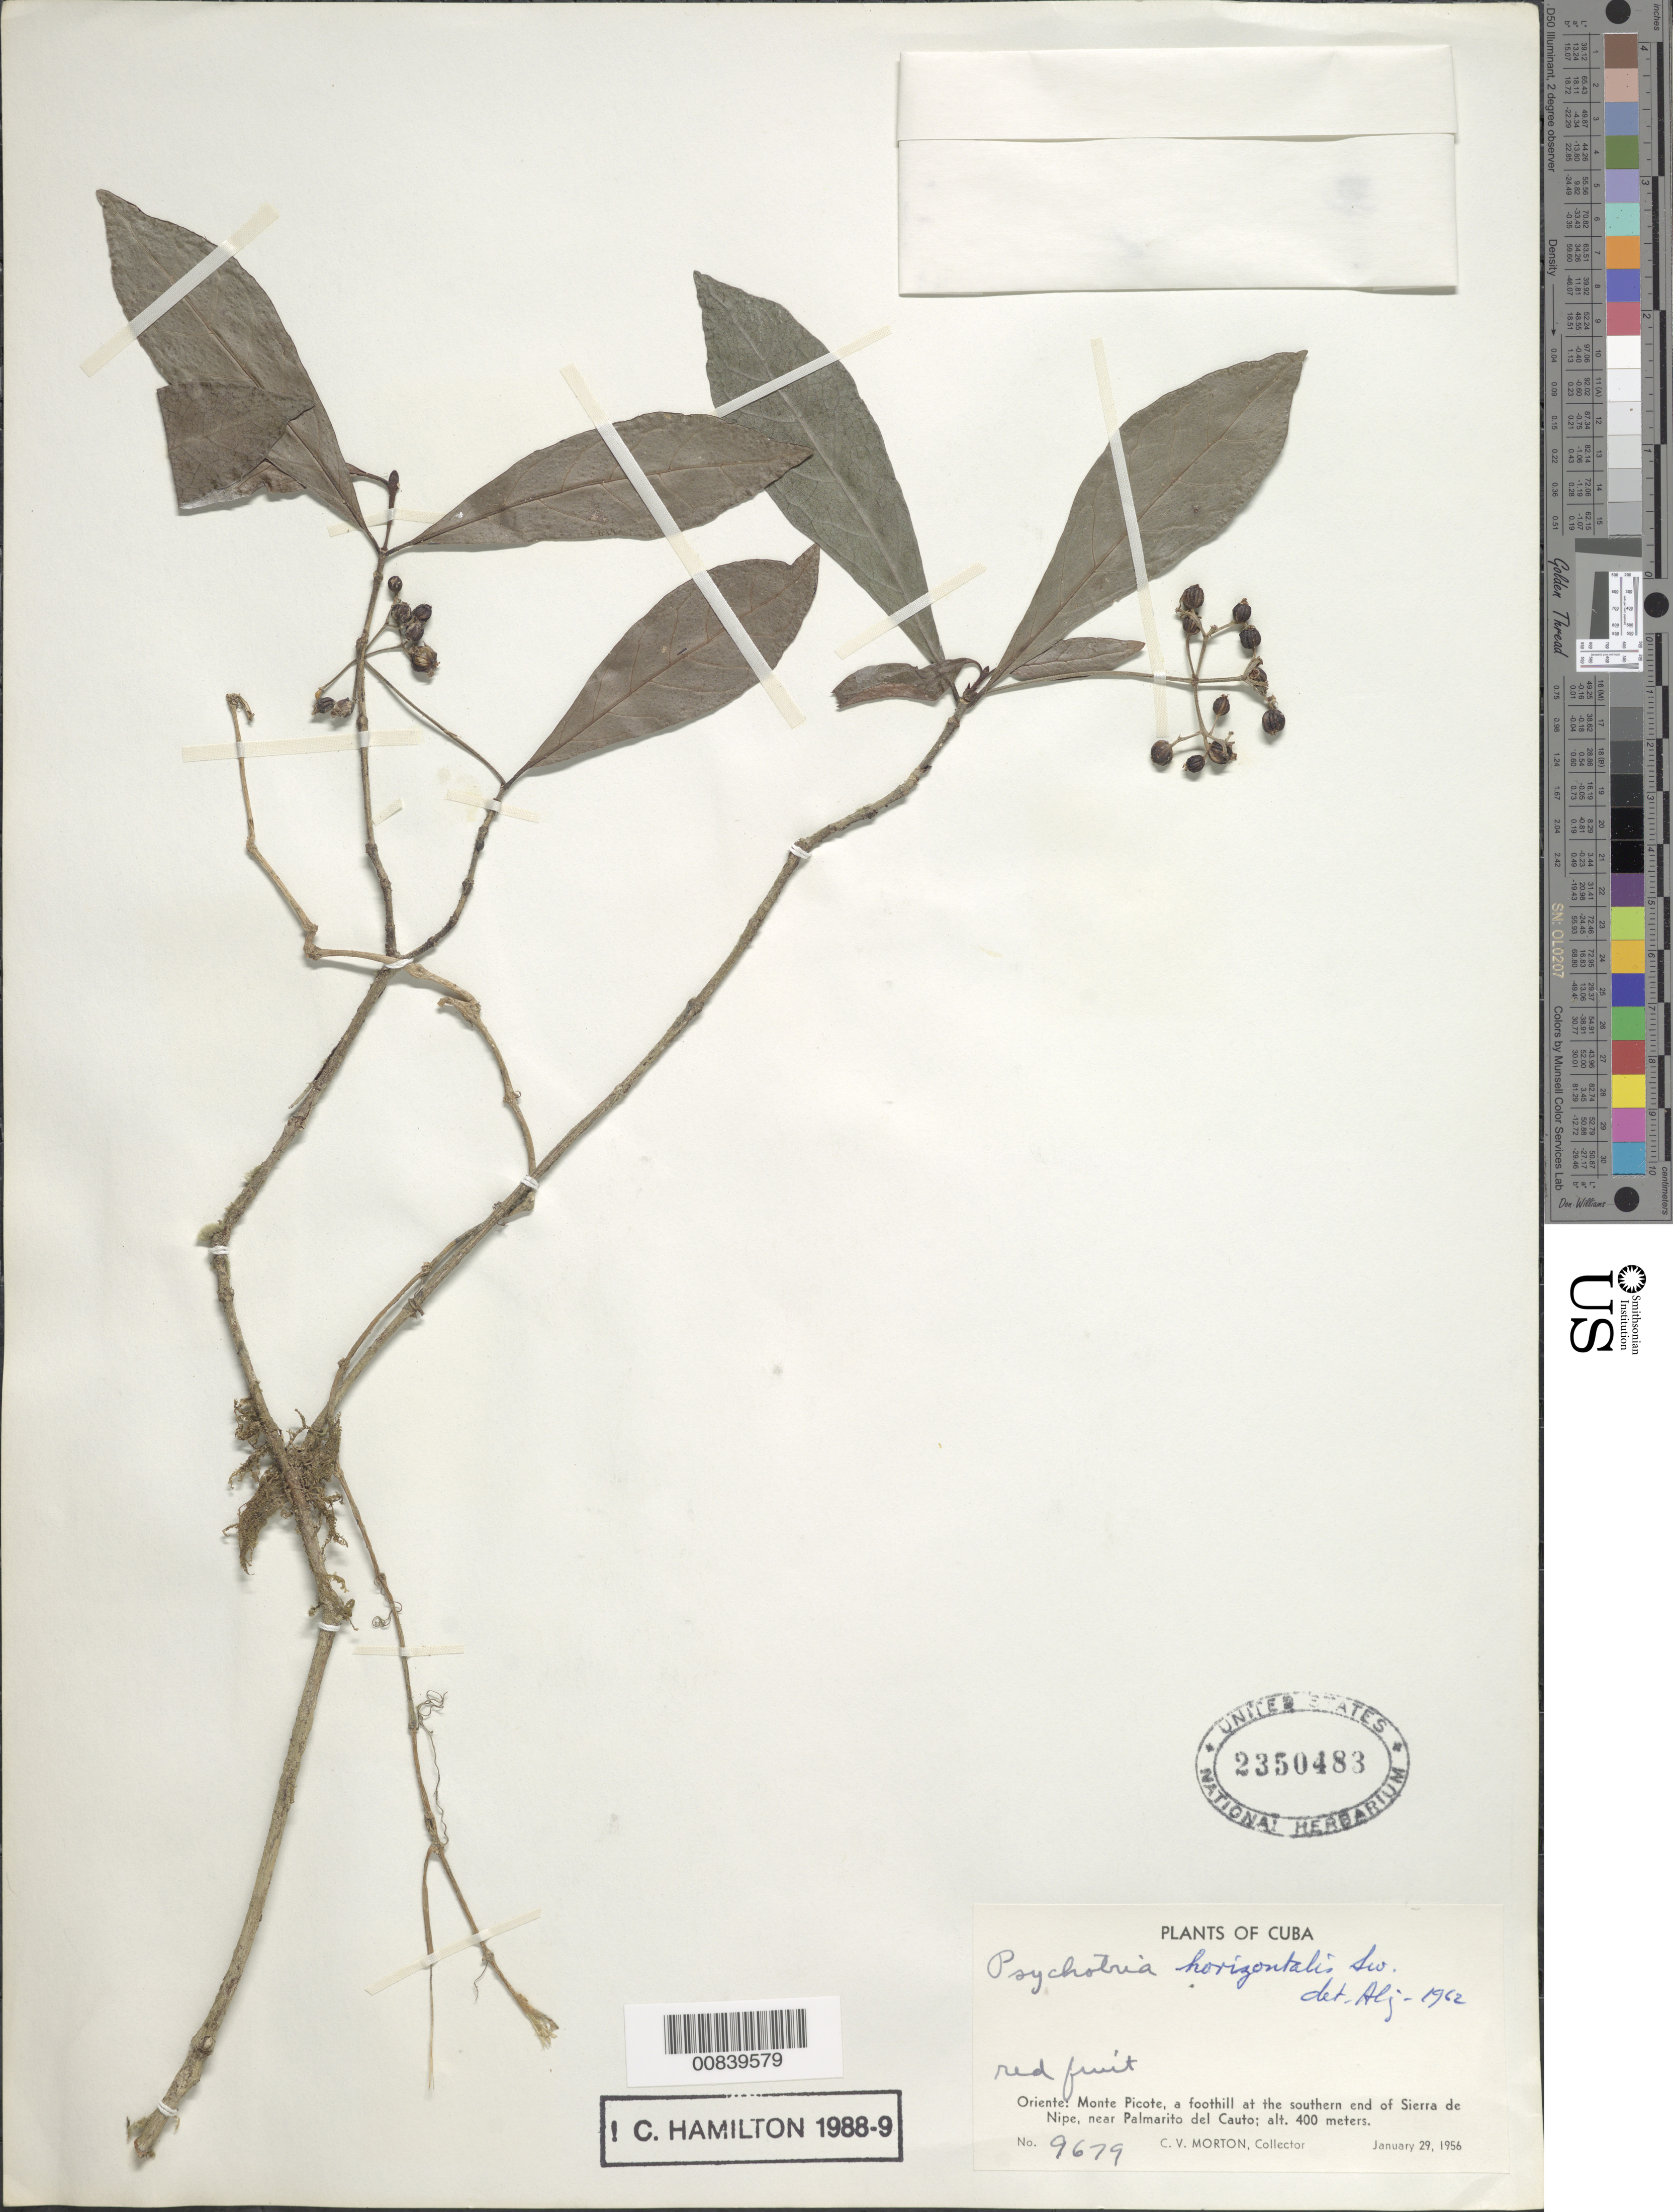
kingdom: Plantae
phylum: Tracheophyta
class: Magnoliopsida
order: Gentianales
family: Rubiaceae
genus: Psychotria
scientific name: Psychotria horizontalis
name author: Sw.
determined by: Alg., Bro.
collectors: C. V. Morton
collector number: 9679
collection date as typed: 29 Jan 1956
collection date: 1956-01-29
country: Cuba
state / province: Oriente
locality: Monte Picote, a foothill of the southern end of Sierra de Nipe, near Palmarito del Cauto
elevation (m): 400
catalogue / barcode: US 2350483